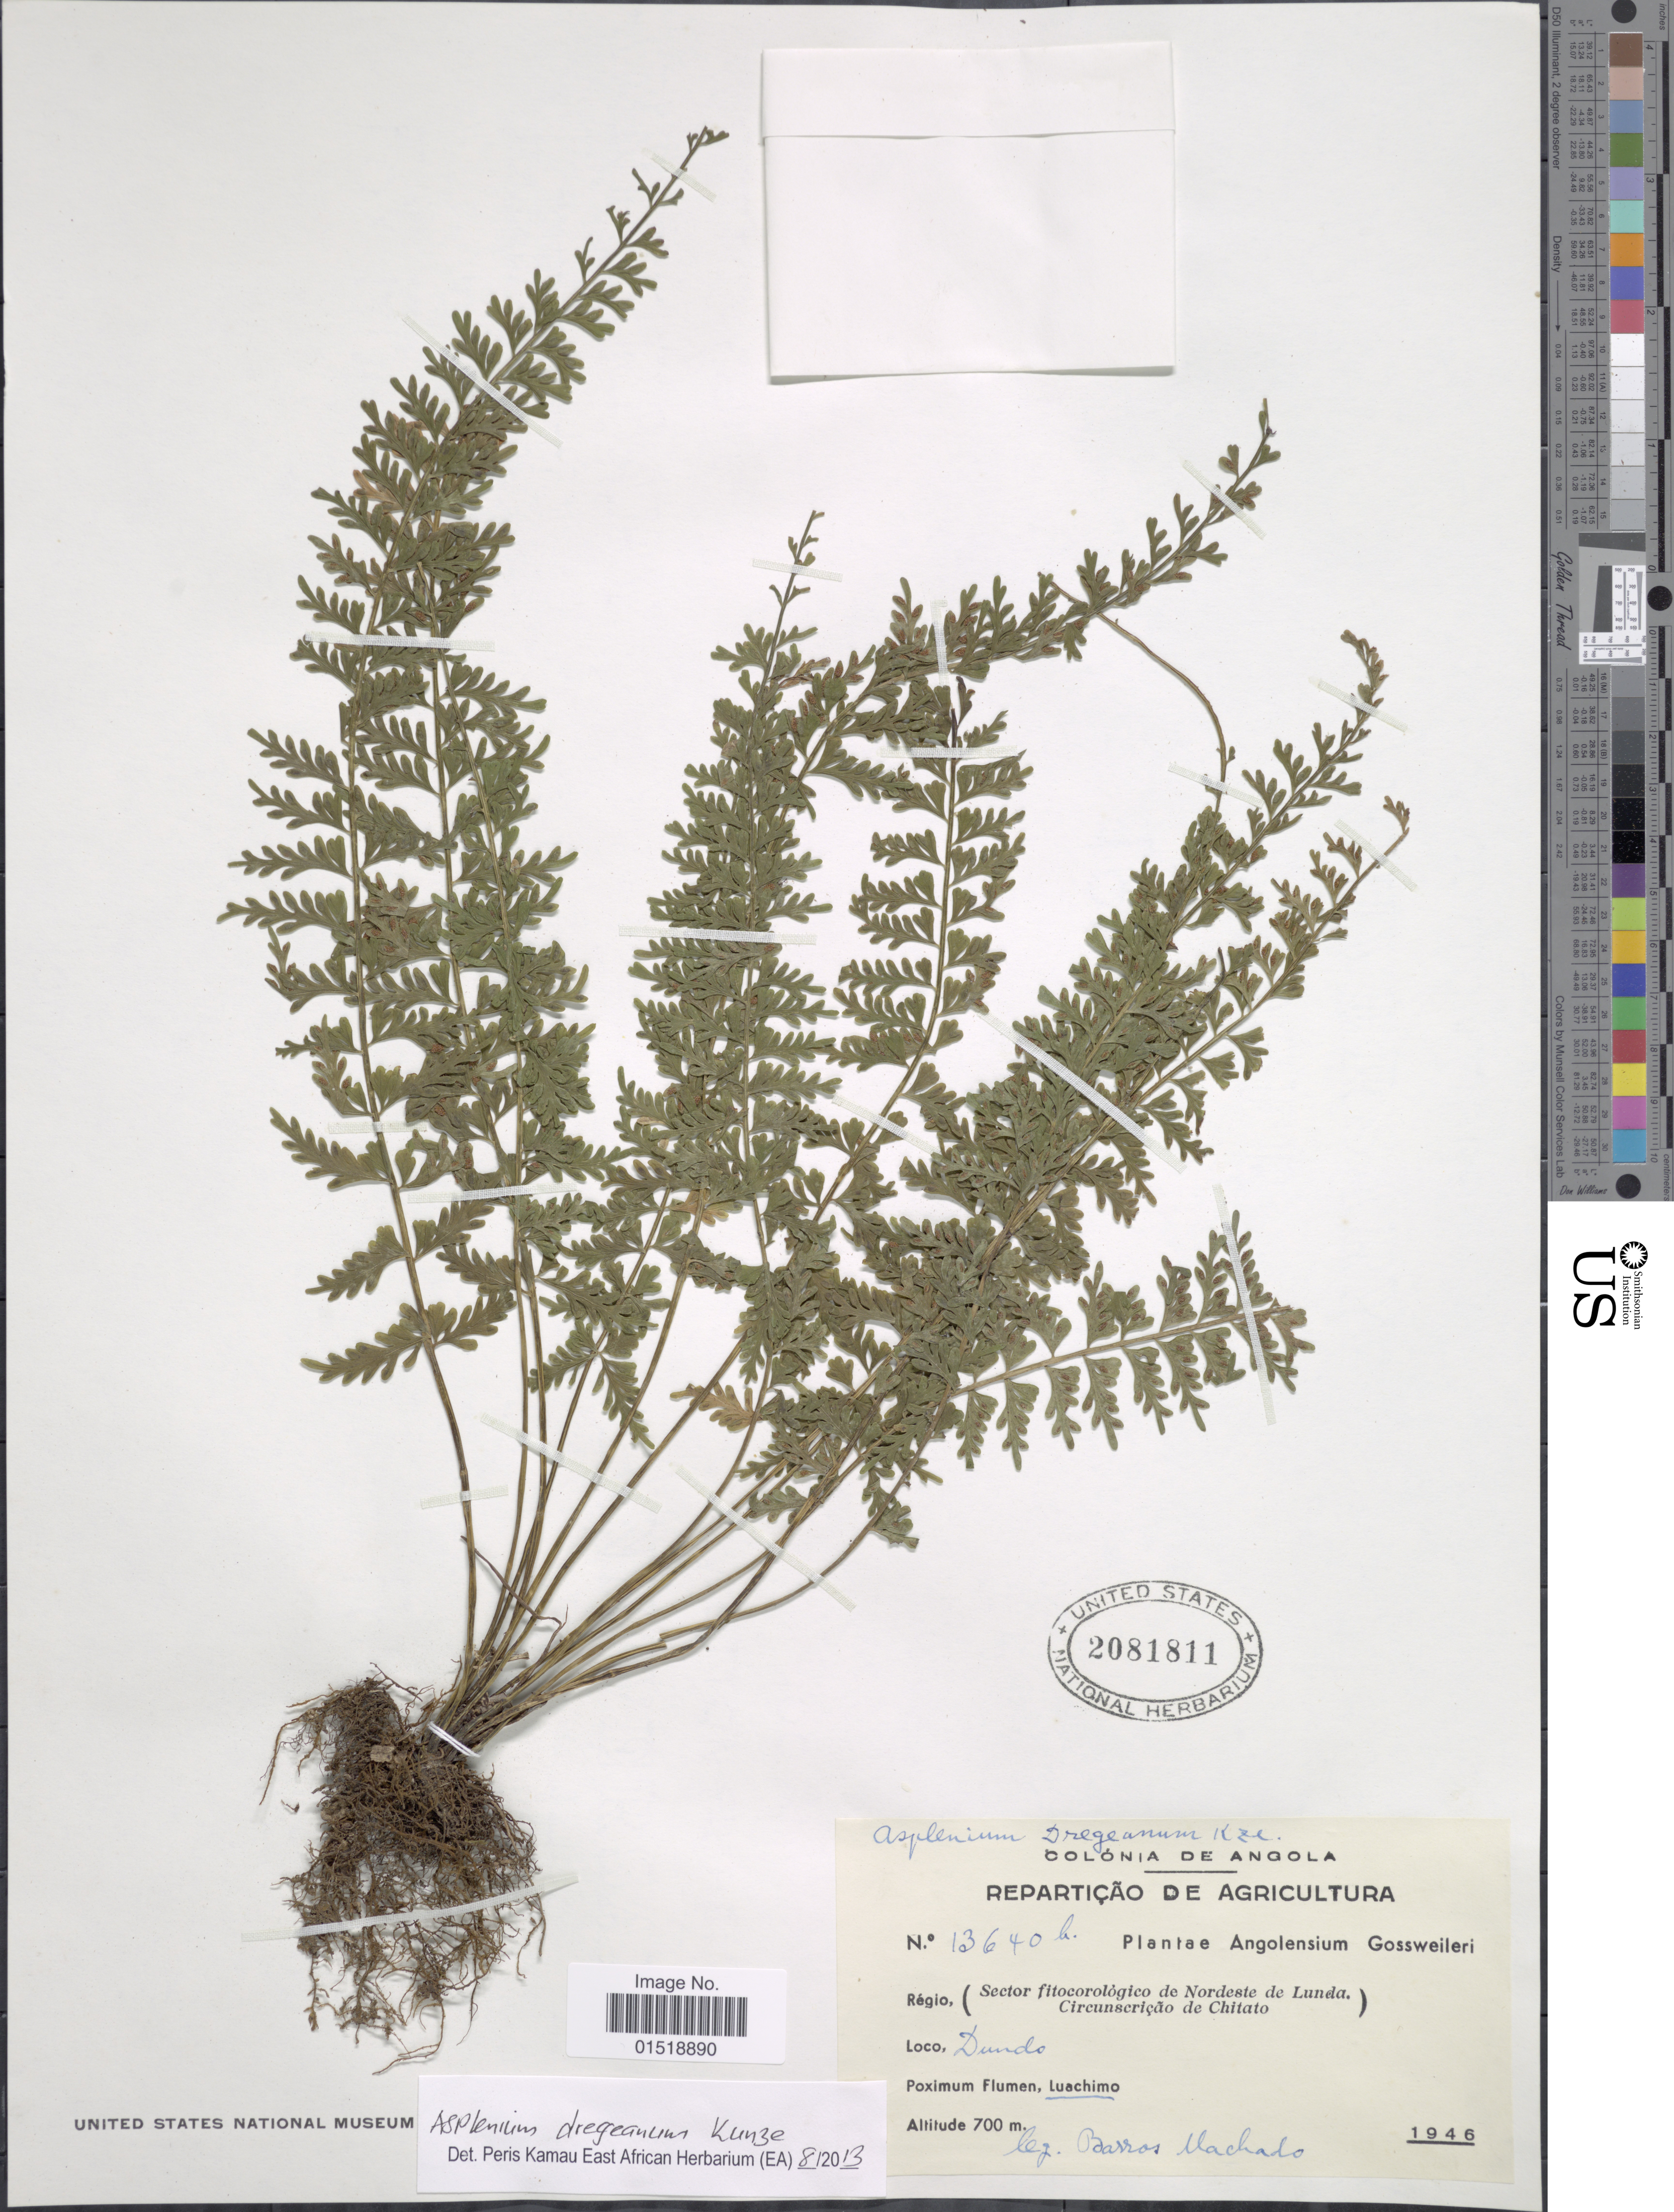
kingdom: Plantae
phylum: Tracheophyta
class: Polypodiopsida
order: Polypodiales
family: Aspleniaceae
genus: Asplenium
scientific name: Asplenium dregeanum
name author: Kunze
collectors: B. Machado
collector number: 13640b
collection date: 1946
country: Angola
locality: Dundo, Poximum Flumen, Luachimo.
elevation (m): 700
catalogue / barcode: US 2081811